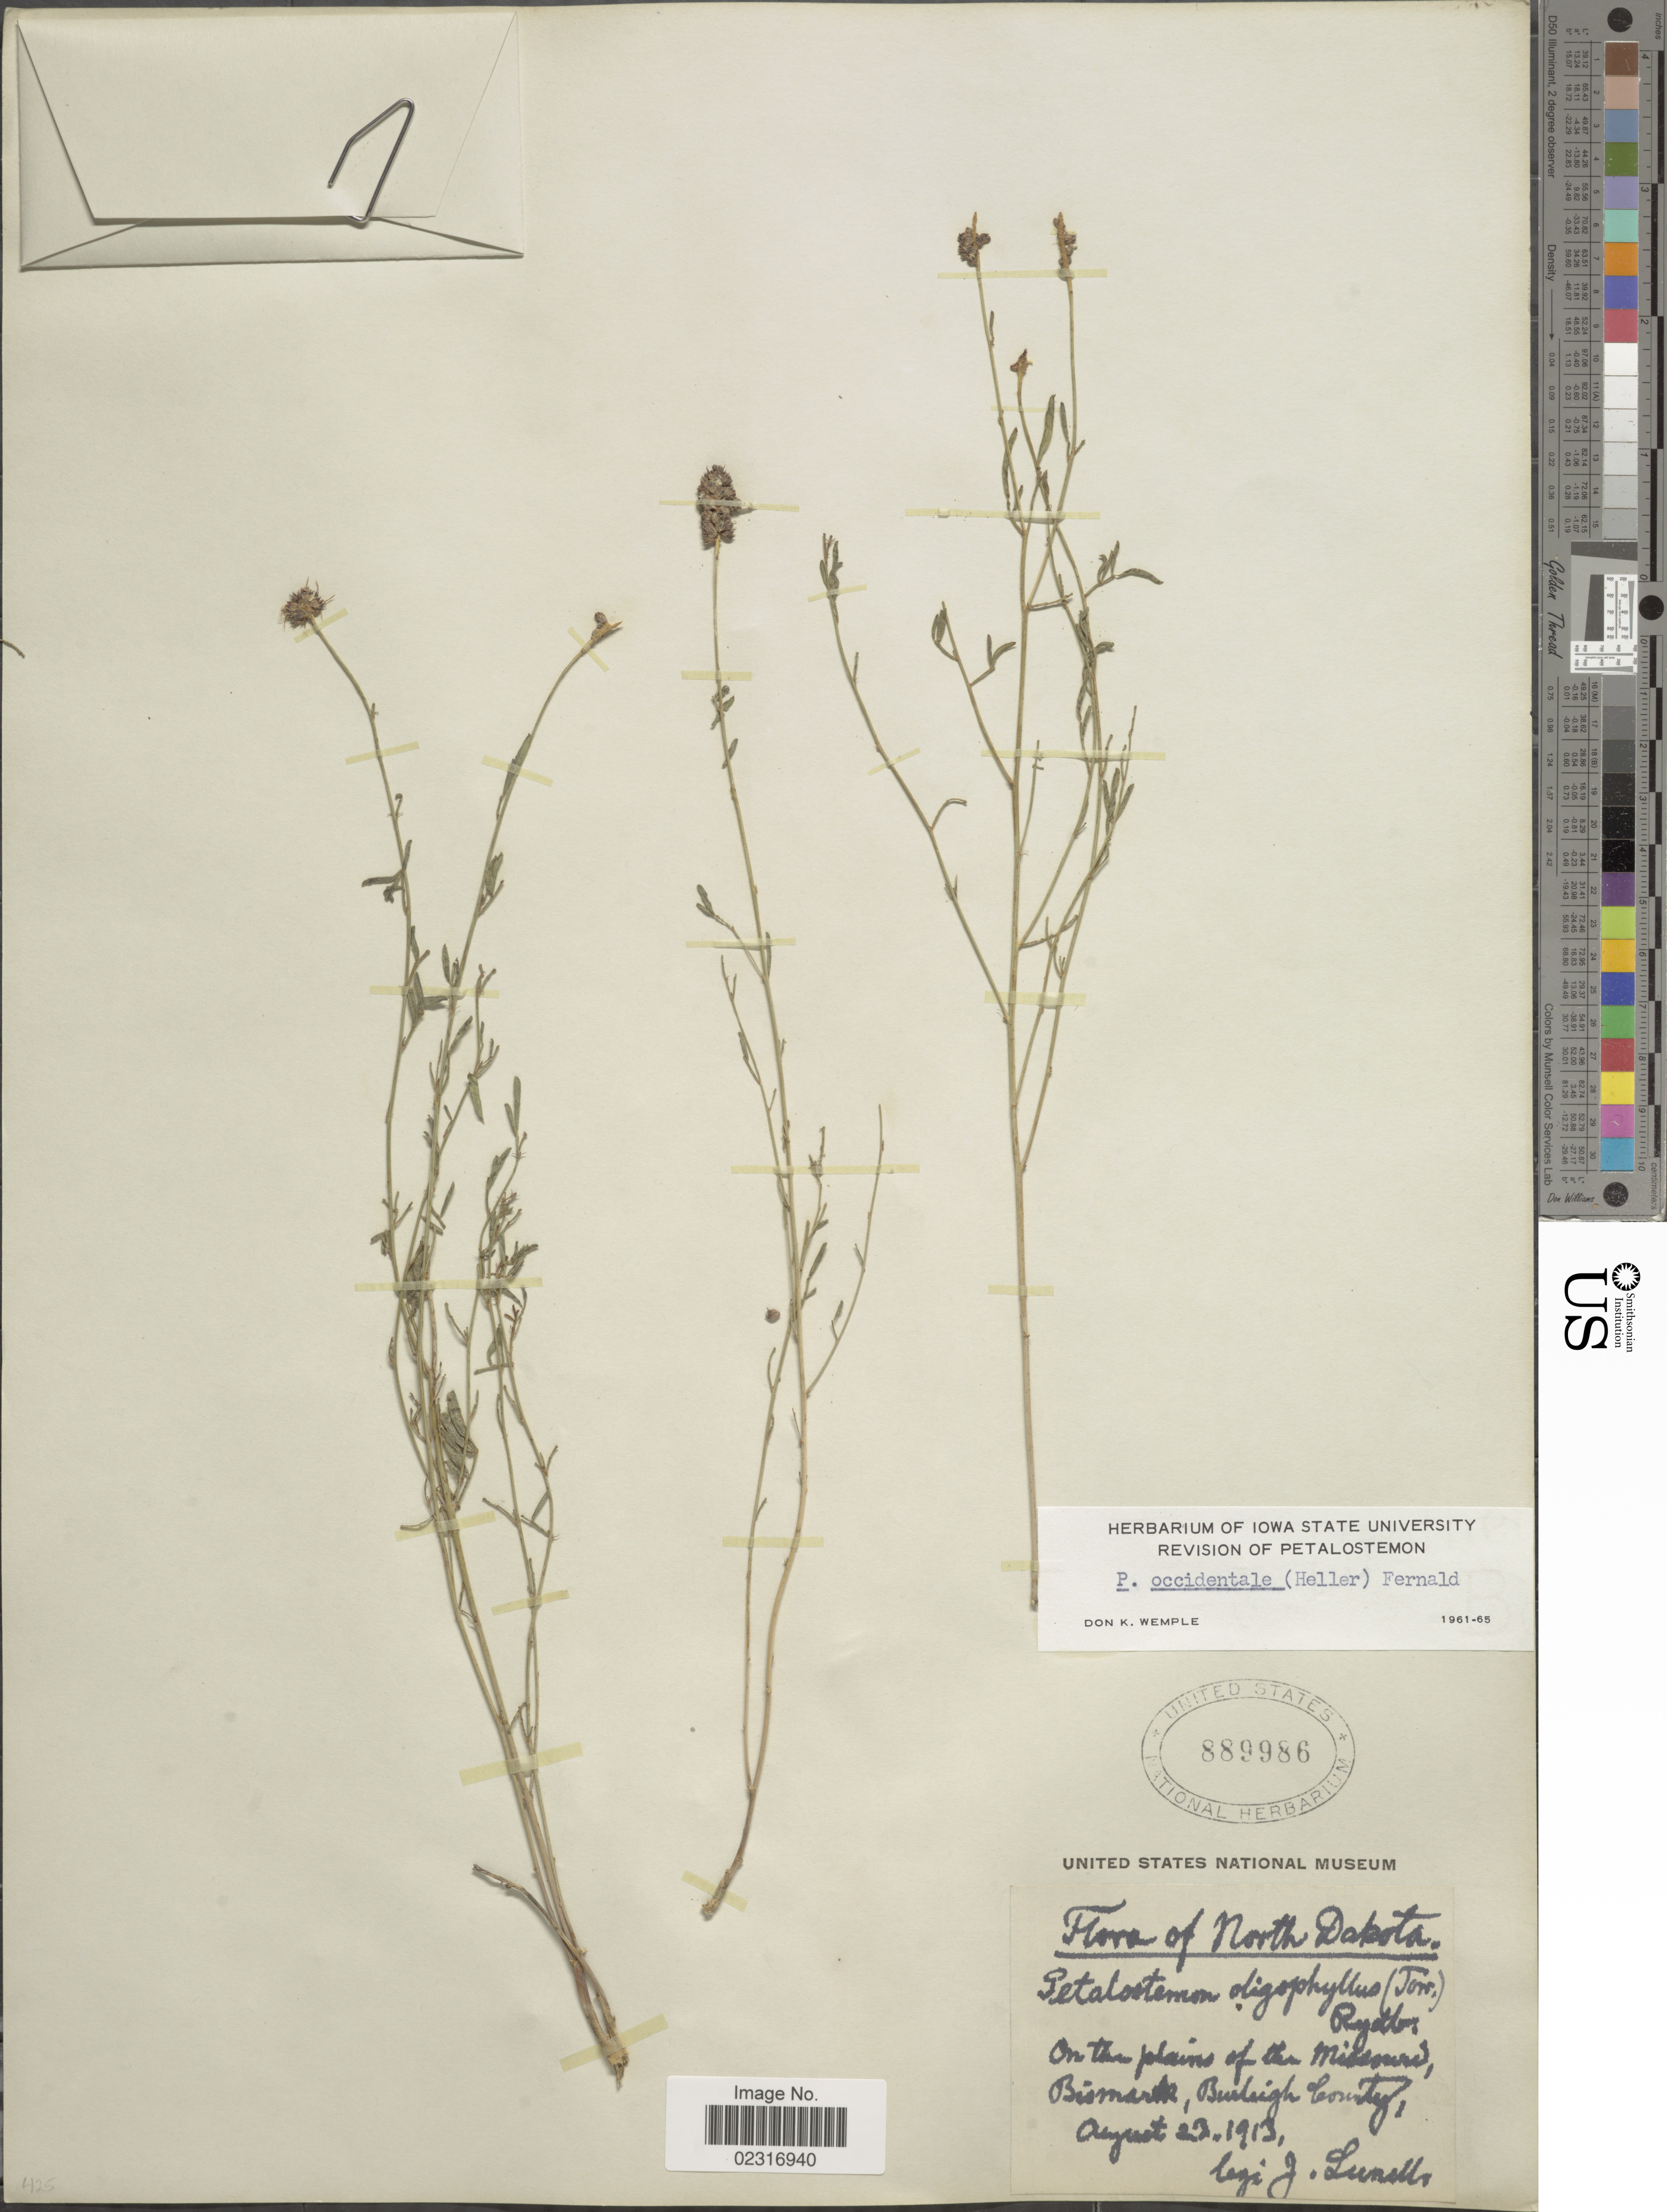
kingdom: Plantae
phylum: Tracheophyta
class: Magnoliopsida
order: Fabales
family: Fabaceae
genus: Dalea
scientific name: Dalea candida var. oligophylla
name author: (Torr) Shinners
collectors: J. Lunell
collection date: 1913-08-23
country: United States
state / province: North Dakota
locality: On the plains of the Missouri, Bismarck, Burleigh County.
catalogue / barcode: US 889986